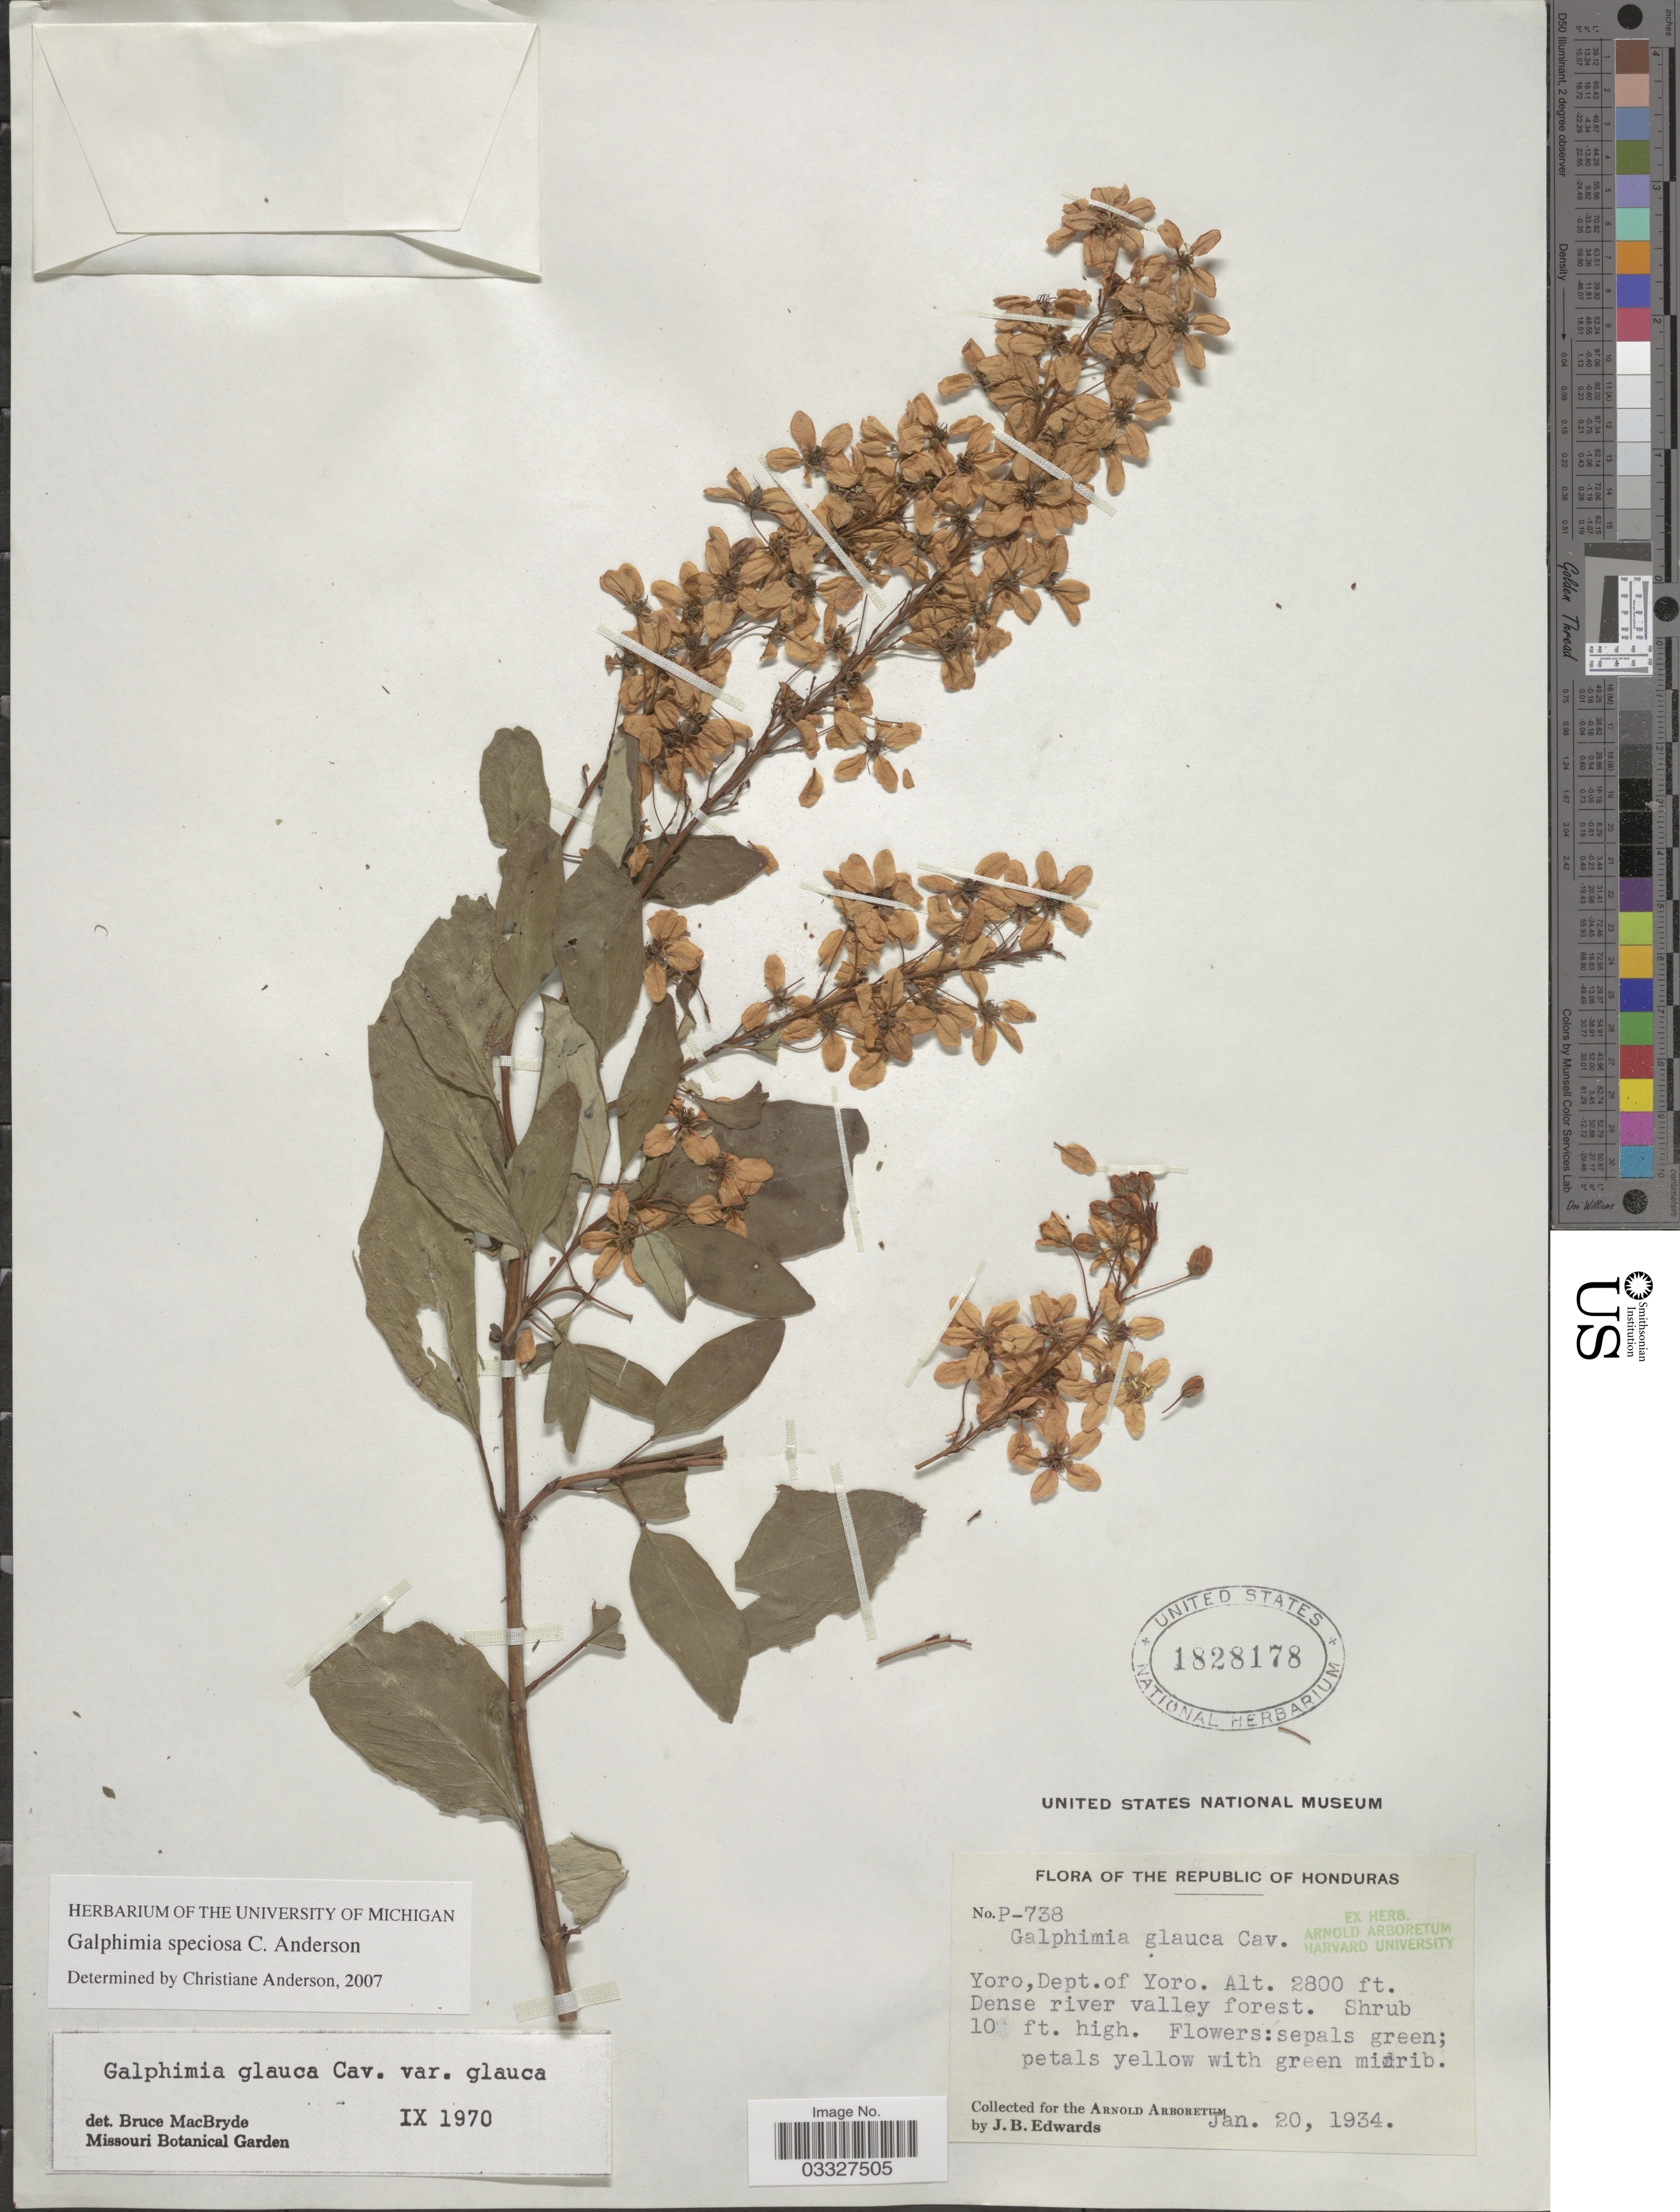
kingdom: Plantae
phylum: Tracheophyta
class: Magnoliopsida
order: Malpighiales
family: Malpighiaceae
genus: Galphimia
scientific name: Galphimia speciosa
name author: C.E. Anderson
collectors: J. B. Edwards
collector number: P-738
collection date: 1934-01-20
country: Honduras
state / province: Yoro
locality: Dept. of Yoro. Dense river valley forest.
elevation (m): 853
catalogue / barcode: US 1828178